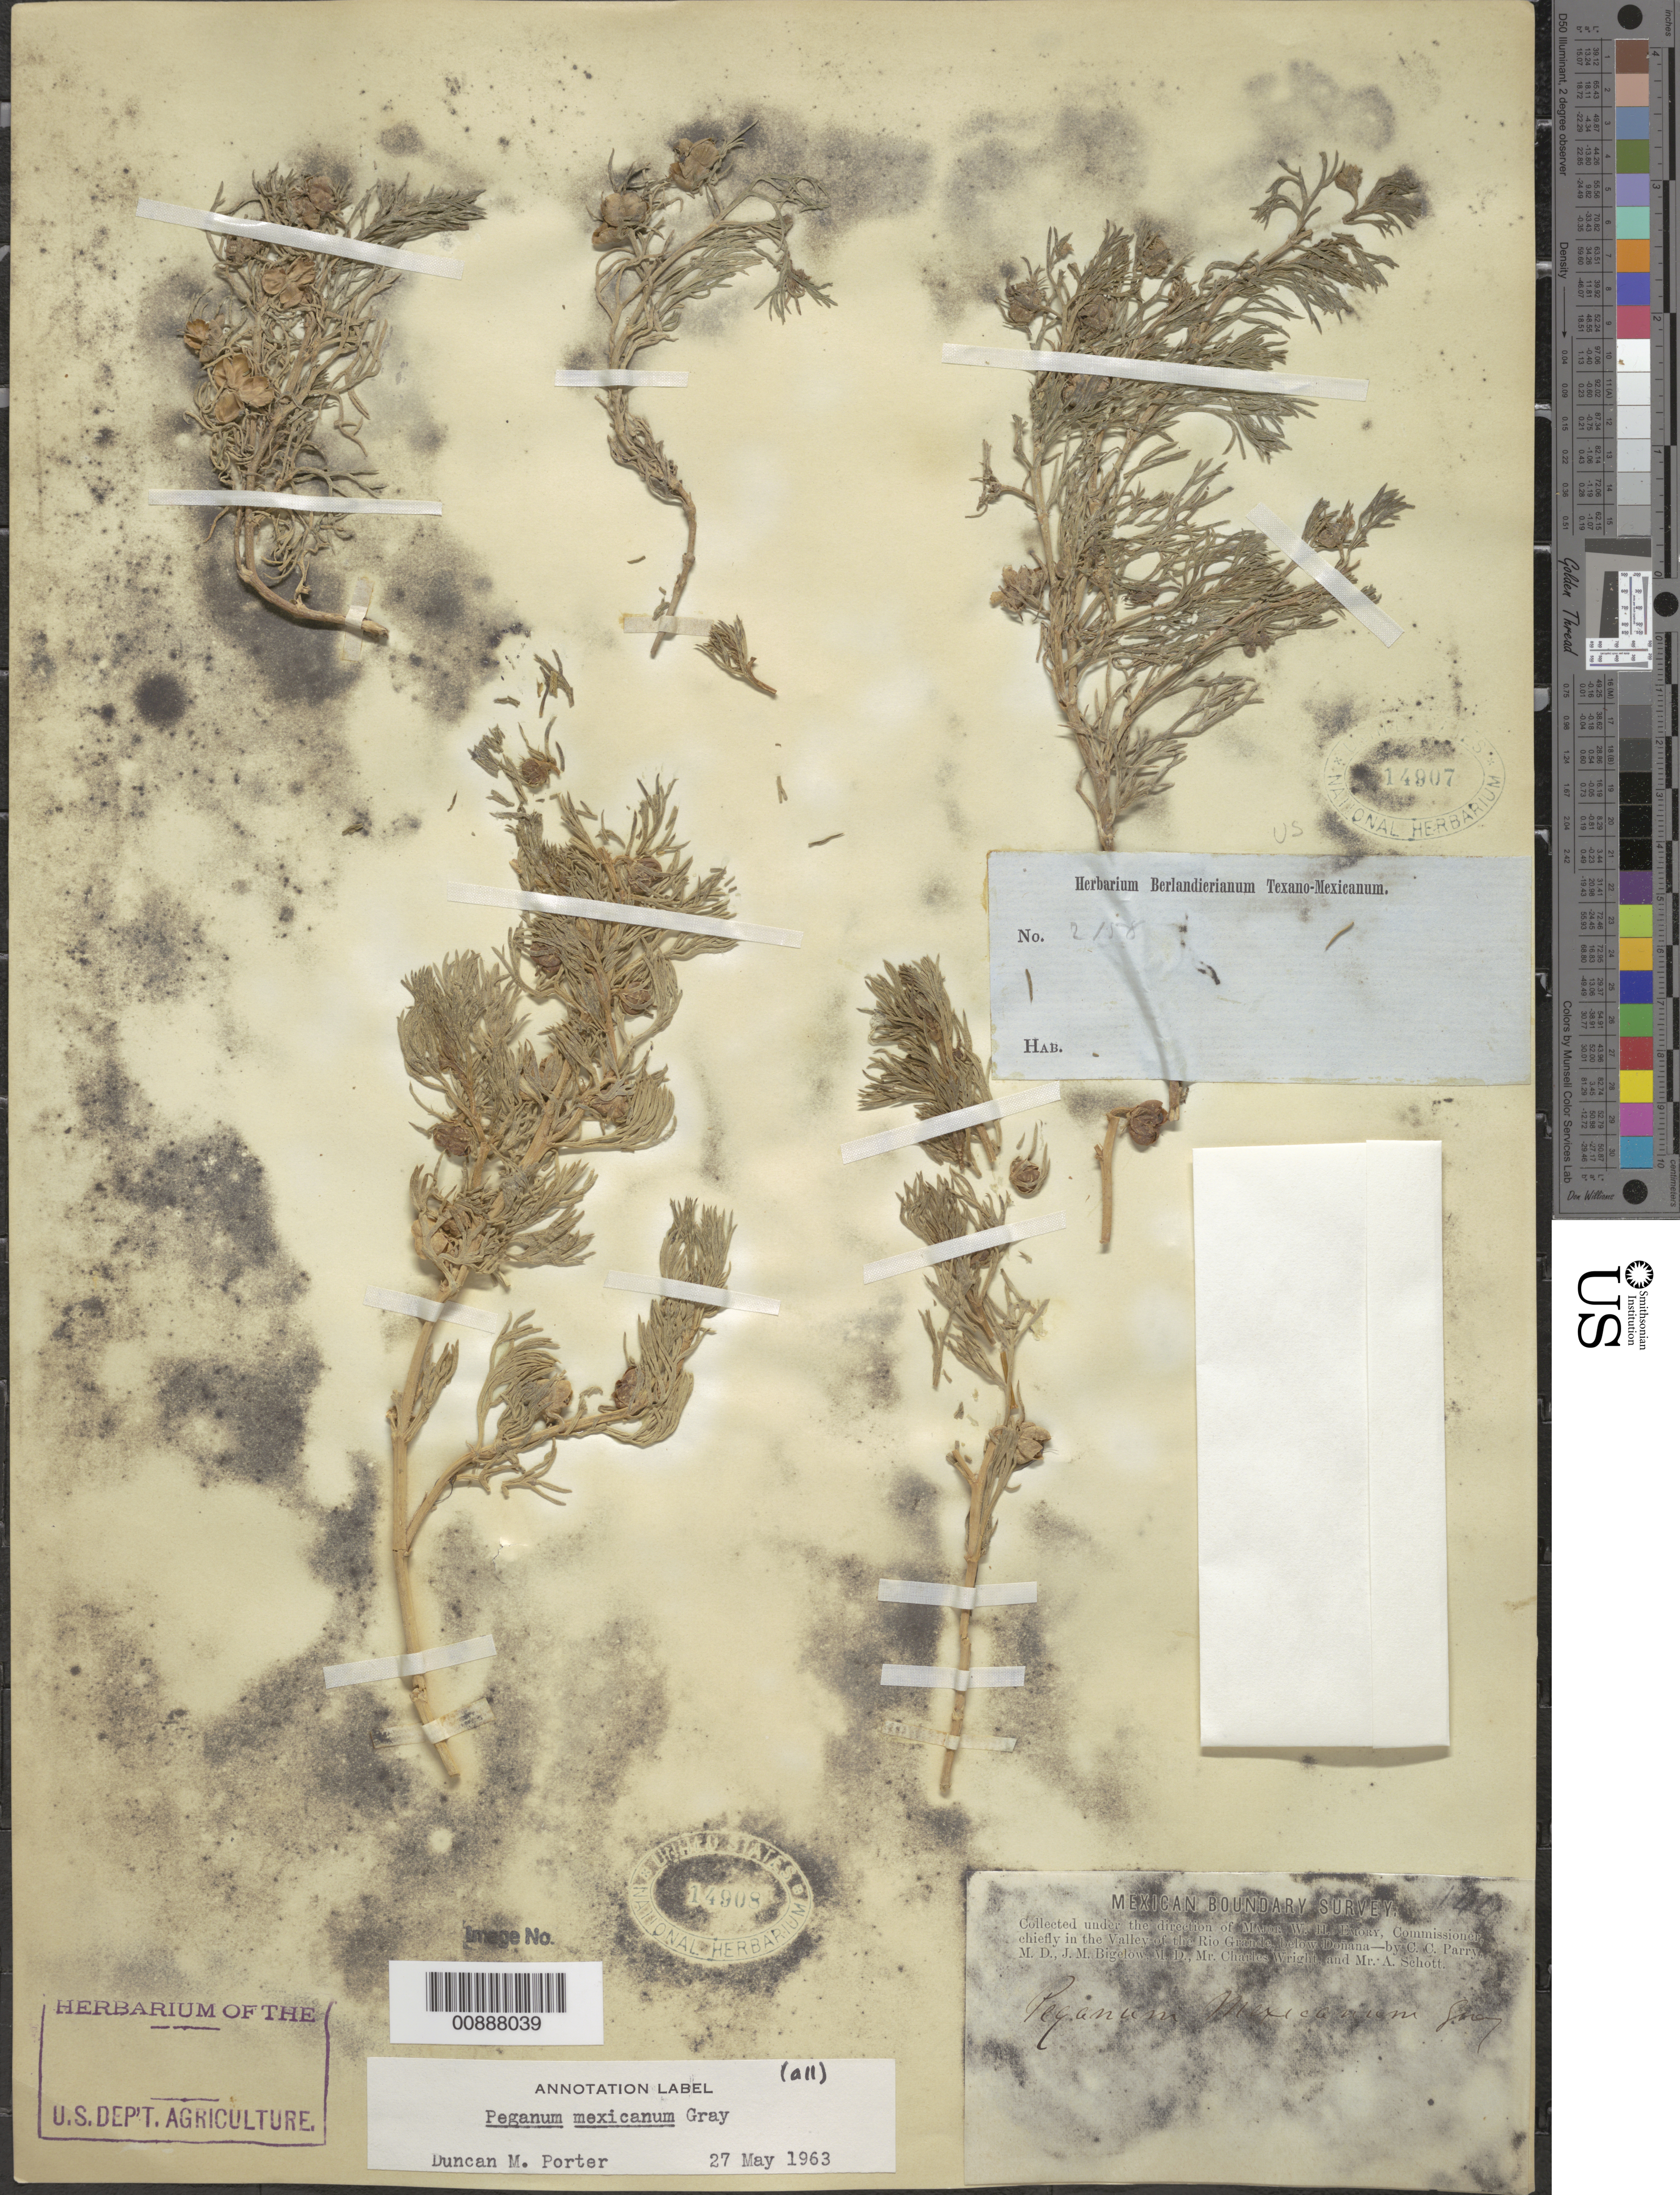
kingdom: Plantae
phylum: Tracheophyta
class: Magnoliopsida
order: Sapindales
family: Tetradiclidaceae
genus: Peganum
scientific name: Peganum mexicanum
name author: A. Gray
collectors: C. C. Parry, J. M. Bigelow, C. Wright & A. C. V. Schott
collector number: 144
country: United States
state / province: New Mexico / Texas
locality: Valley of the Rio Grande, below Doñana.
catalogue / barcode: US 14908